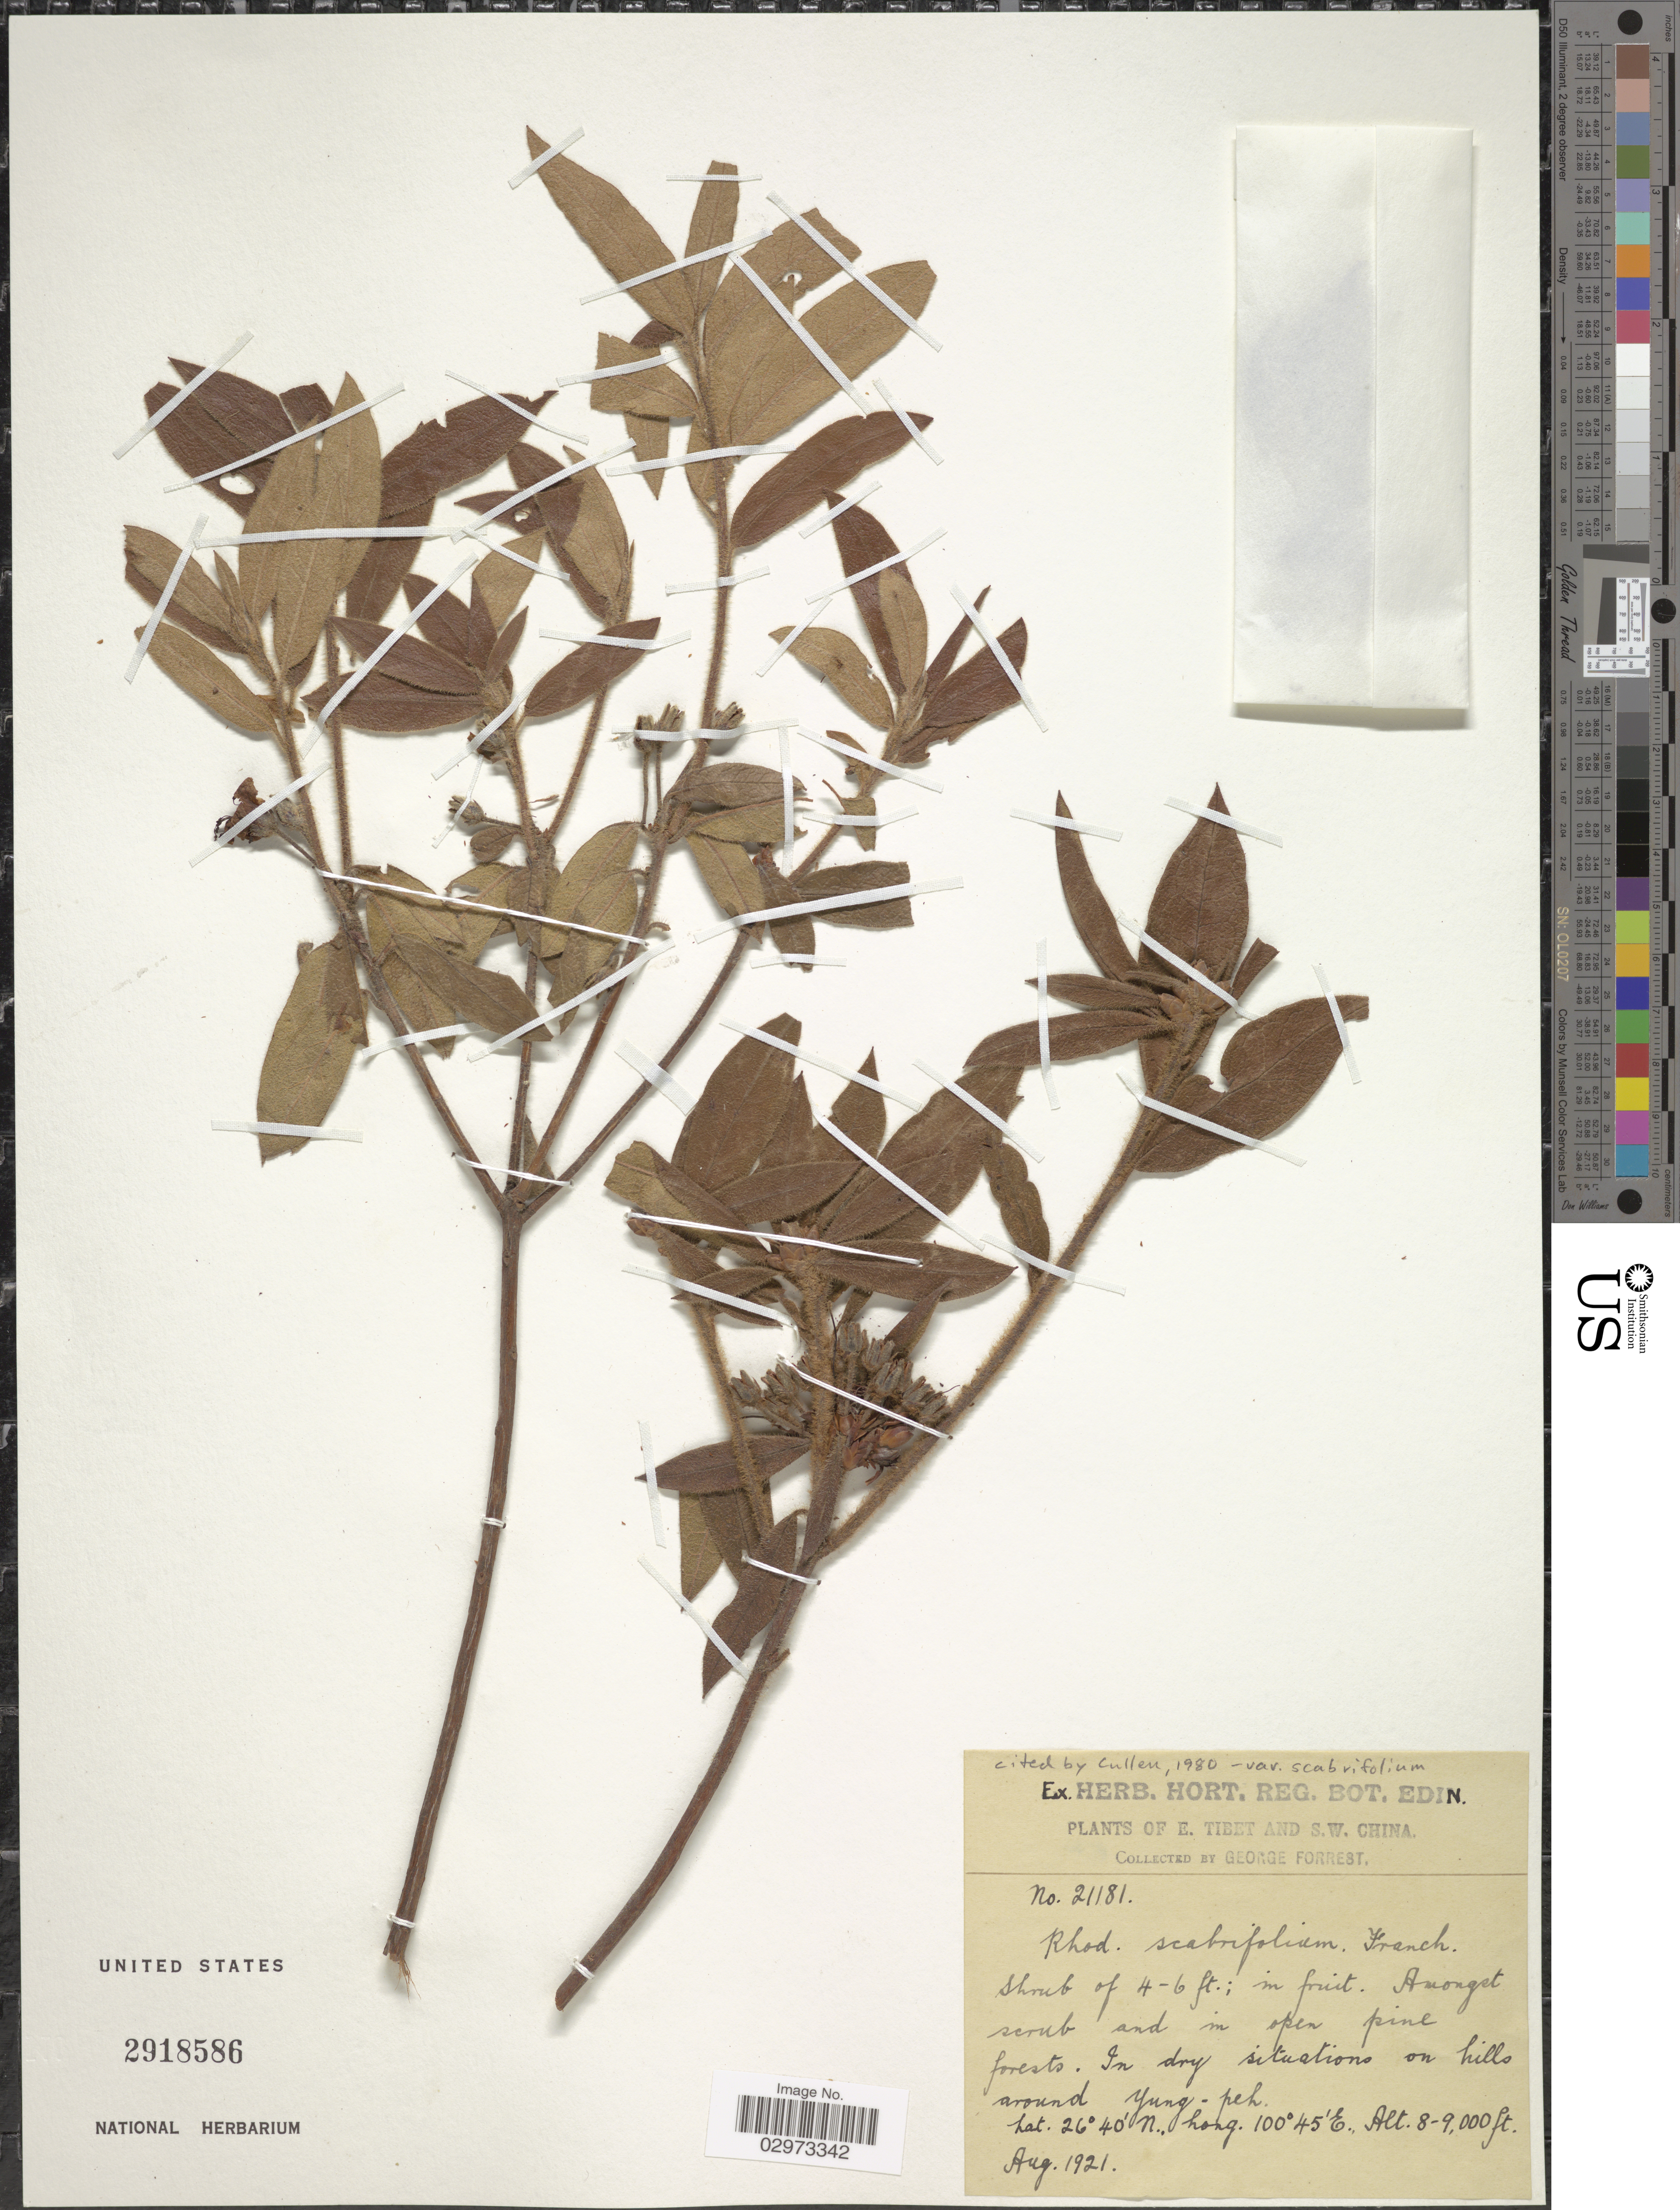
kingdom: Plantae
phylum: Tracheophyta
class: Magnoliopsida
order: Ericales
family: Ericaceae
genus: Rhododendron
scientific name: Rhododendron scabrifolium var. scabrifolium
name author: Franch.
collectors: G. Forrest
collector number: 21181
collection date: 1921-08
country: China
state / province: Xizang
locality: E. Tibet and S. W. China. Amongst scrub and in open pine forest. In dry situations on hills around Yung-pek [interpreted].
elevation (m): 2438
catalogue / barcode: US 2918586